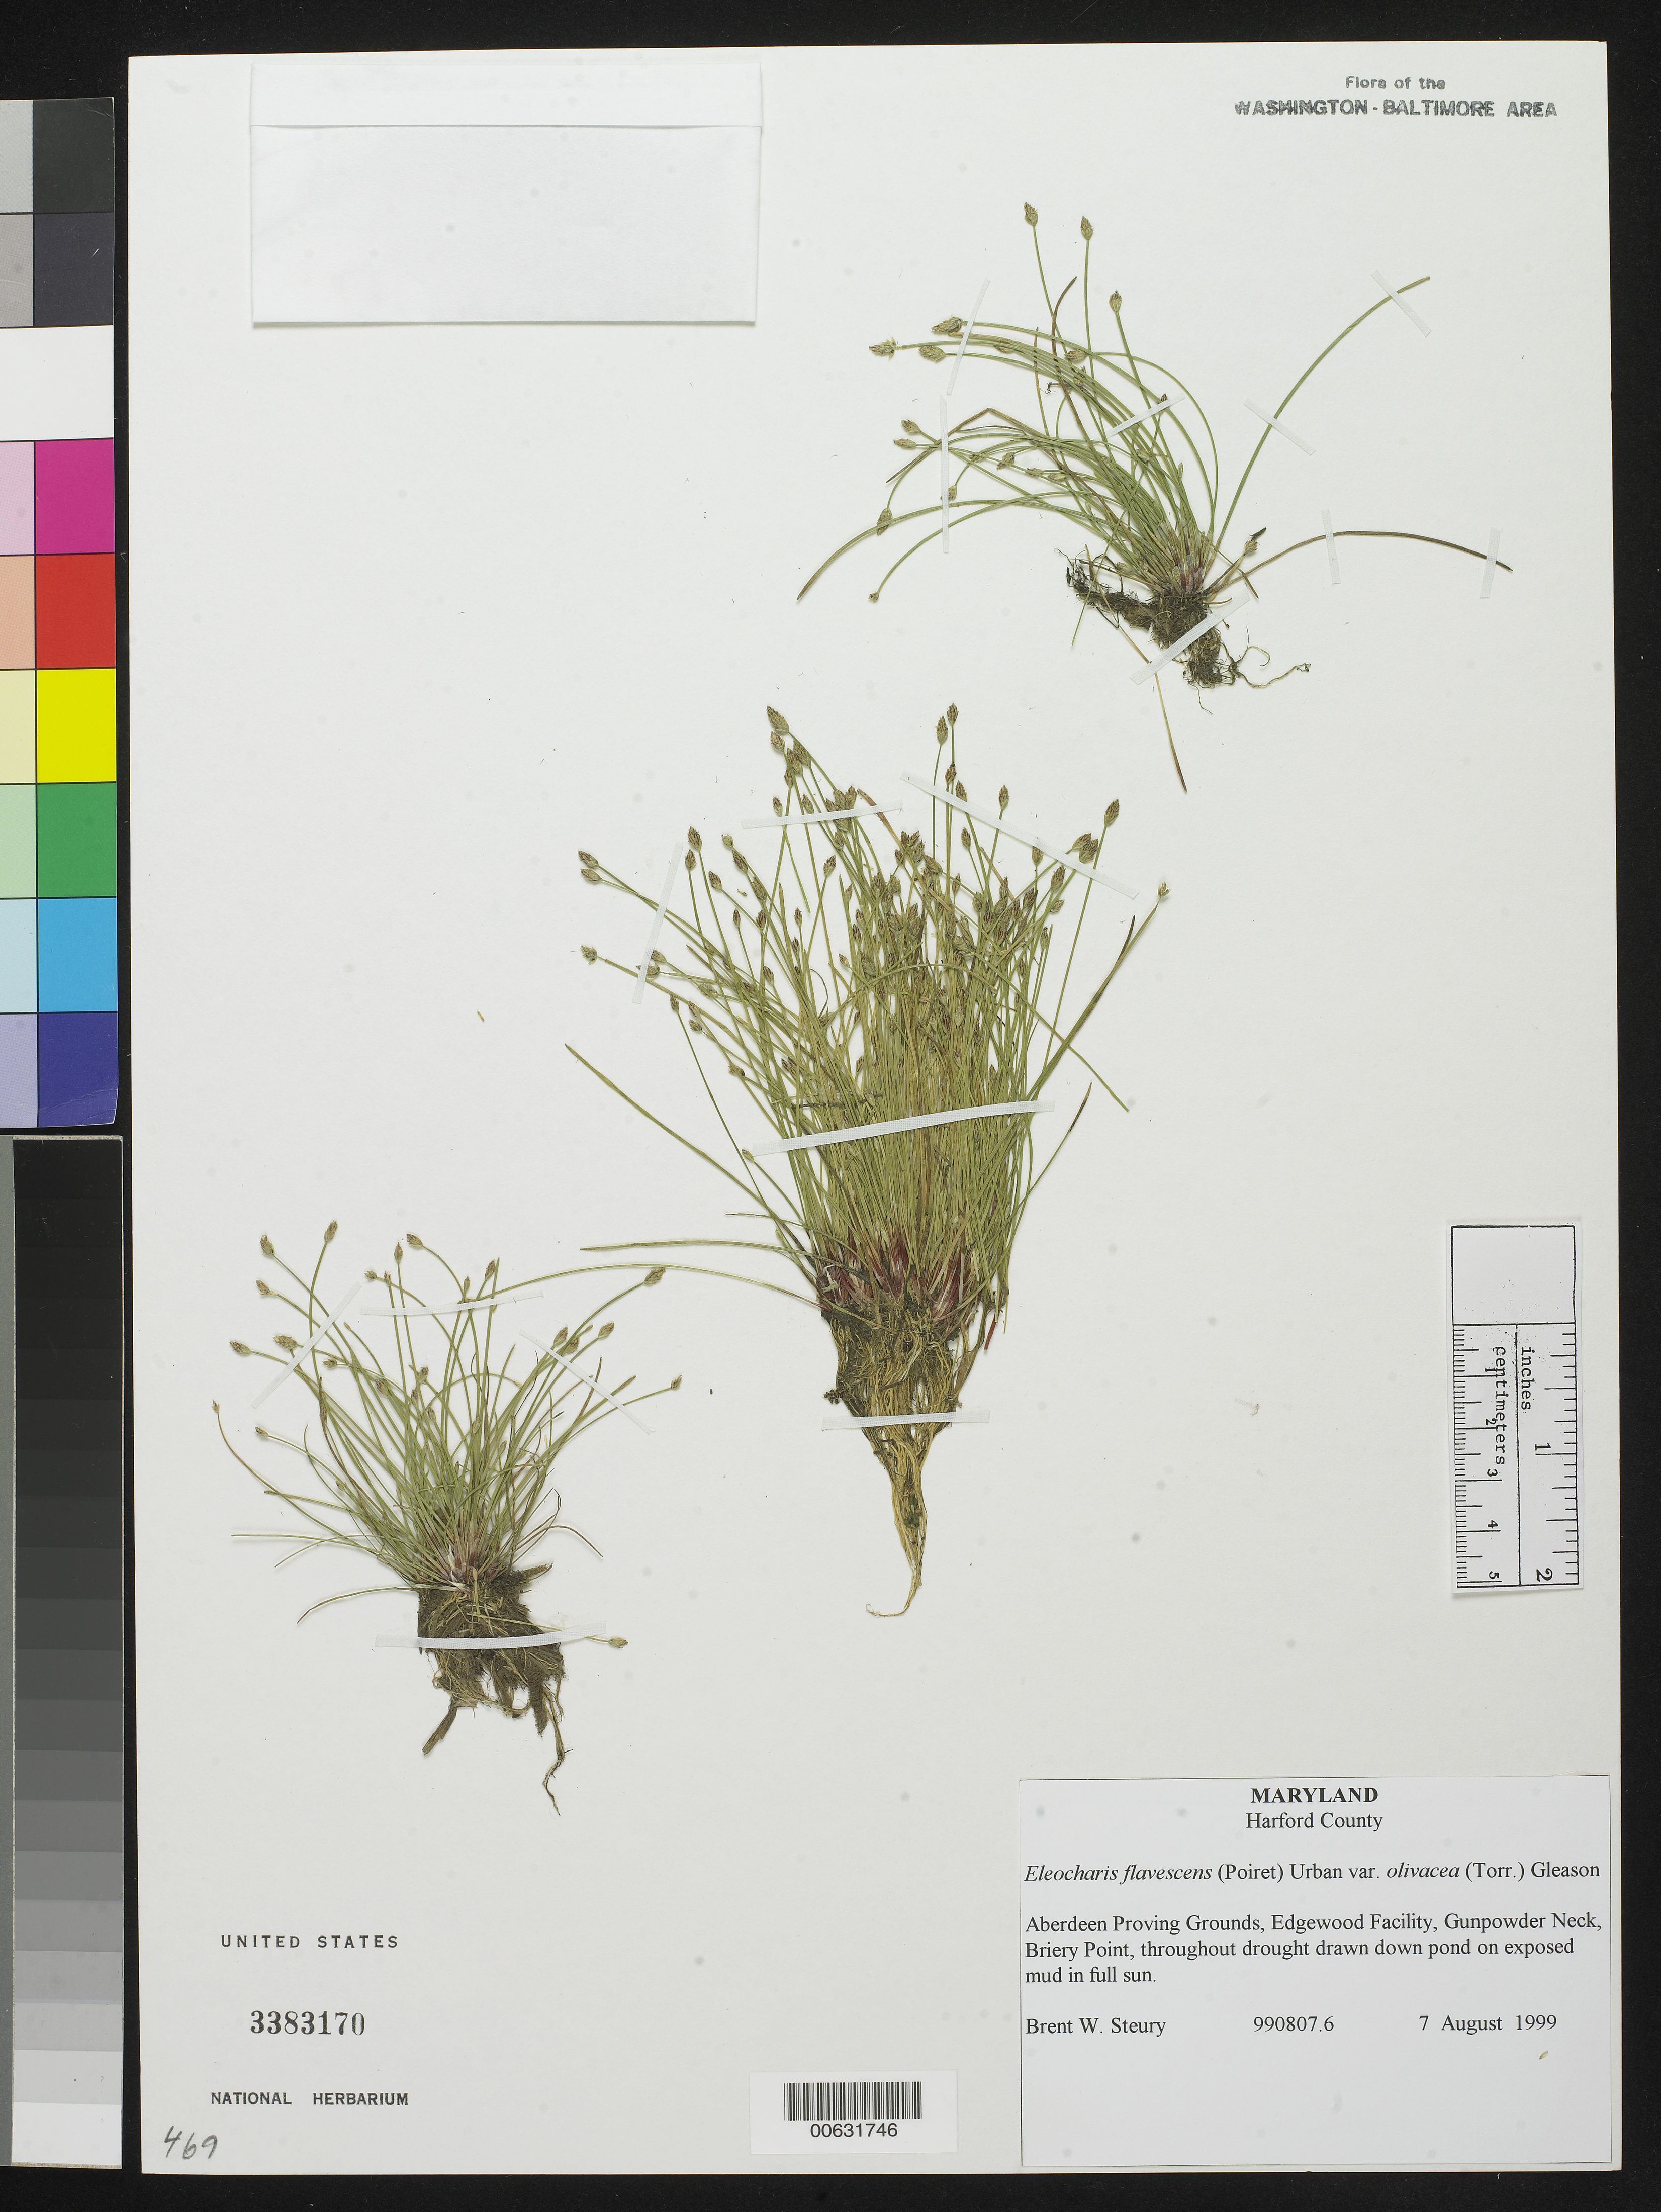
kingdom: Plantae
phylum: Tracheophyta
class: Liliopsida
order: Poales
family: Cyperaceae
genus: Eleocharis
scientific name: Eleocharis olivacea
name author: Torr.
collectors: B. Steury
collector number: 990807.6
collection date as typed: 07 Aug 1999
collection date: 1999-08-07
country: United States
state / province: Maryland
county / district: Harford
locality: Aberdeen Proving Grounds, Edgewood Facility, Gunpowder Neck, Briery Point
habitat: Throughout drought drawn dow pond on exposed mud in full sun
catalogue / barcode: US 3383170